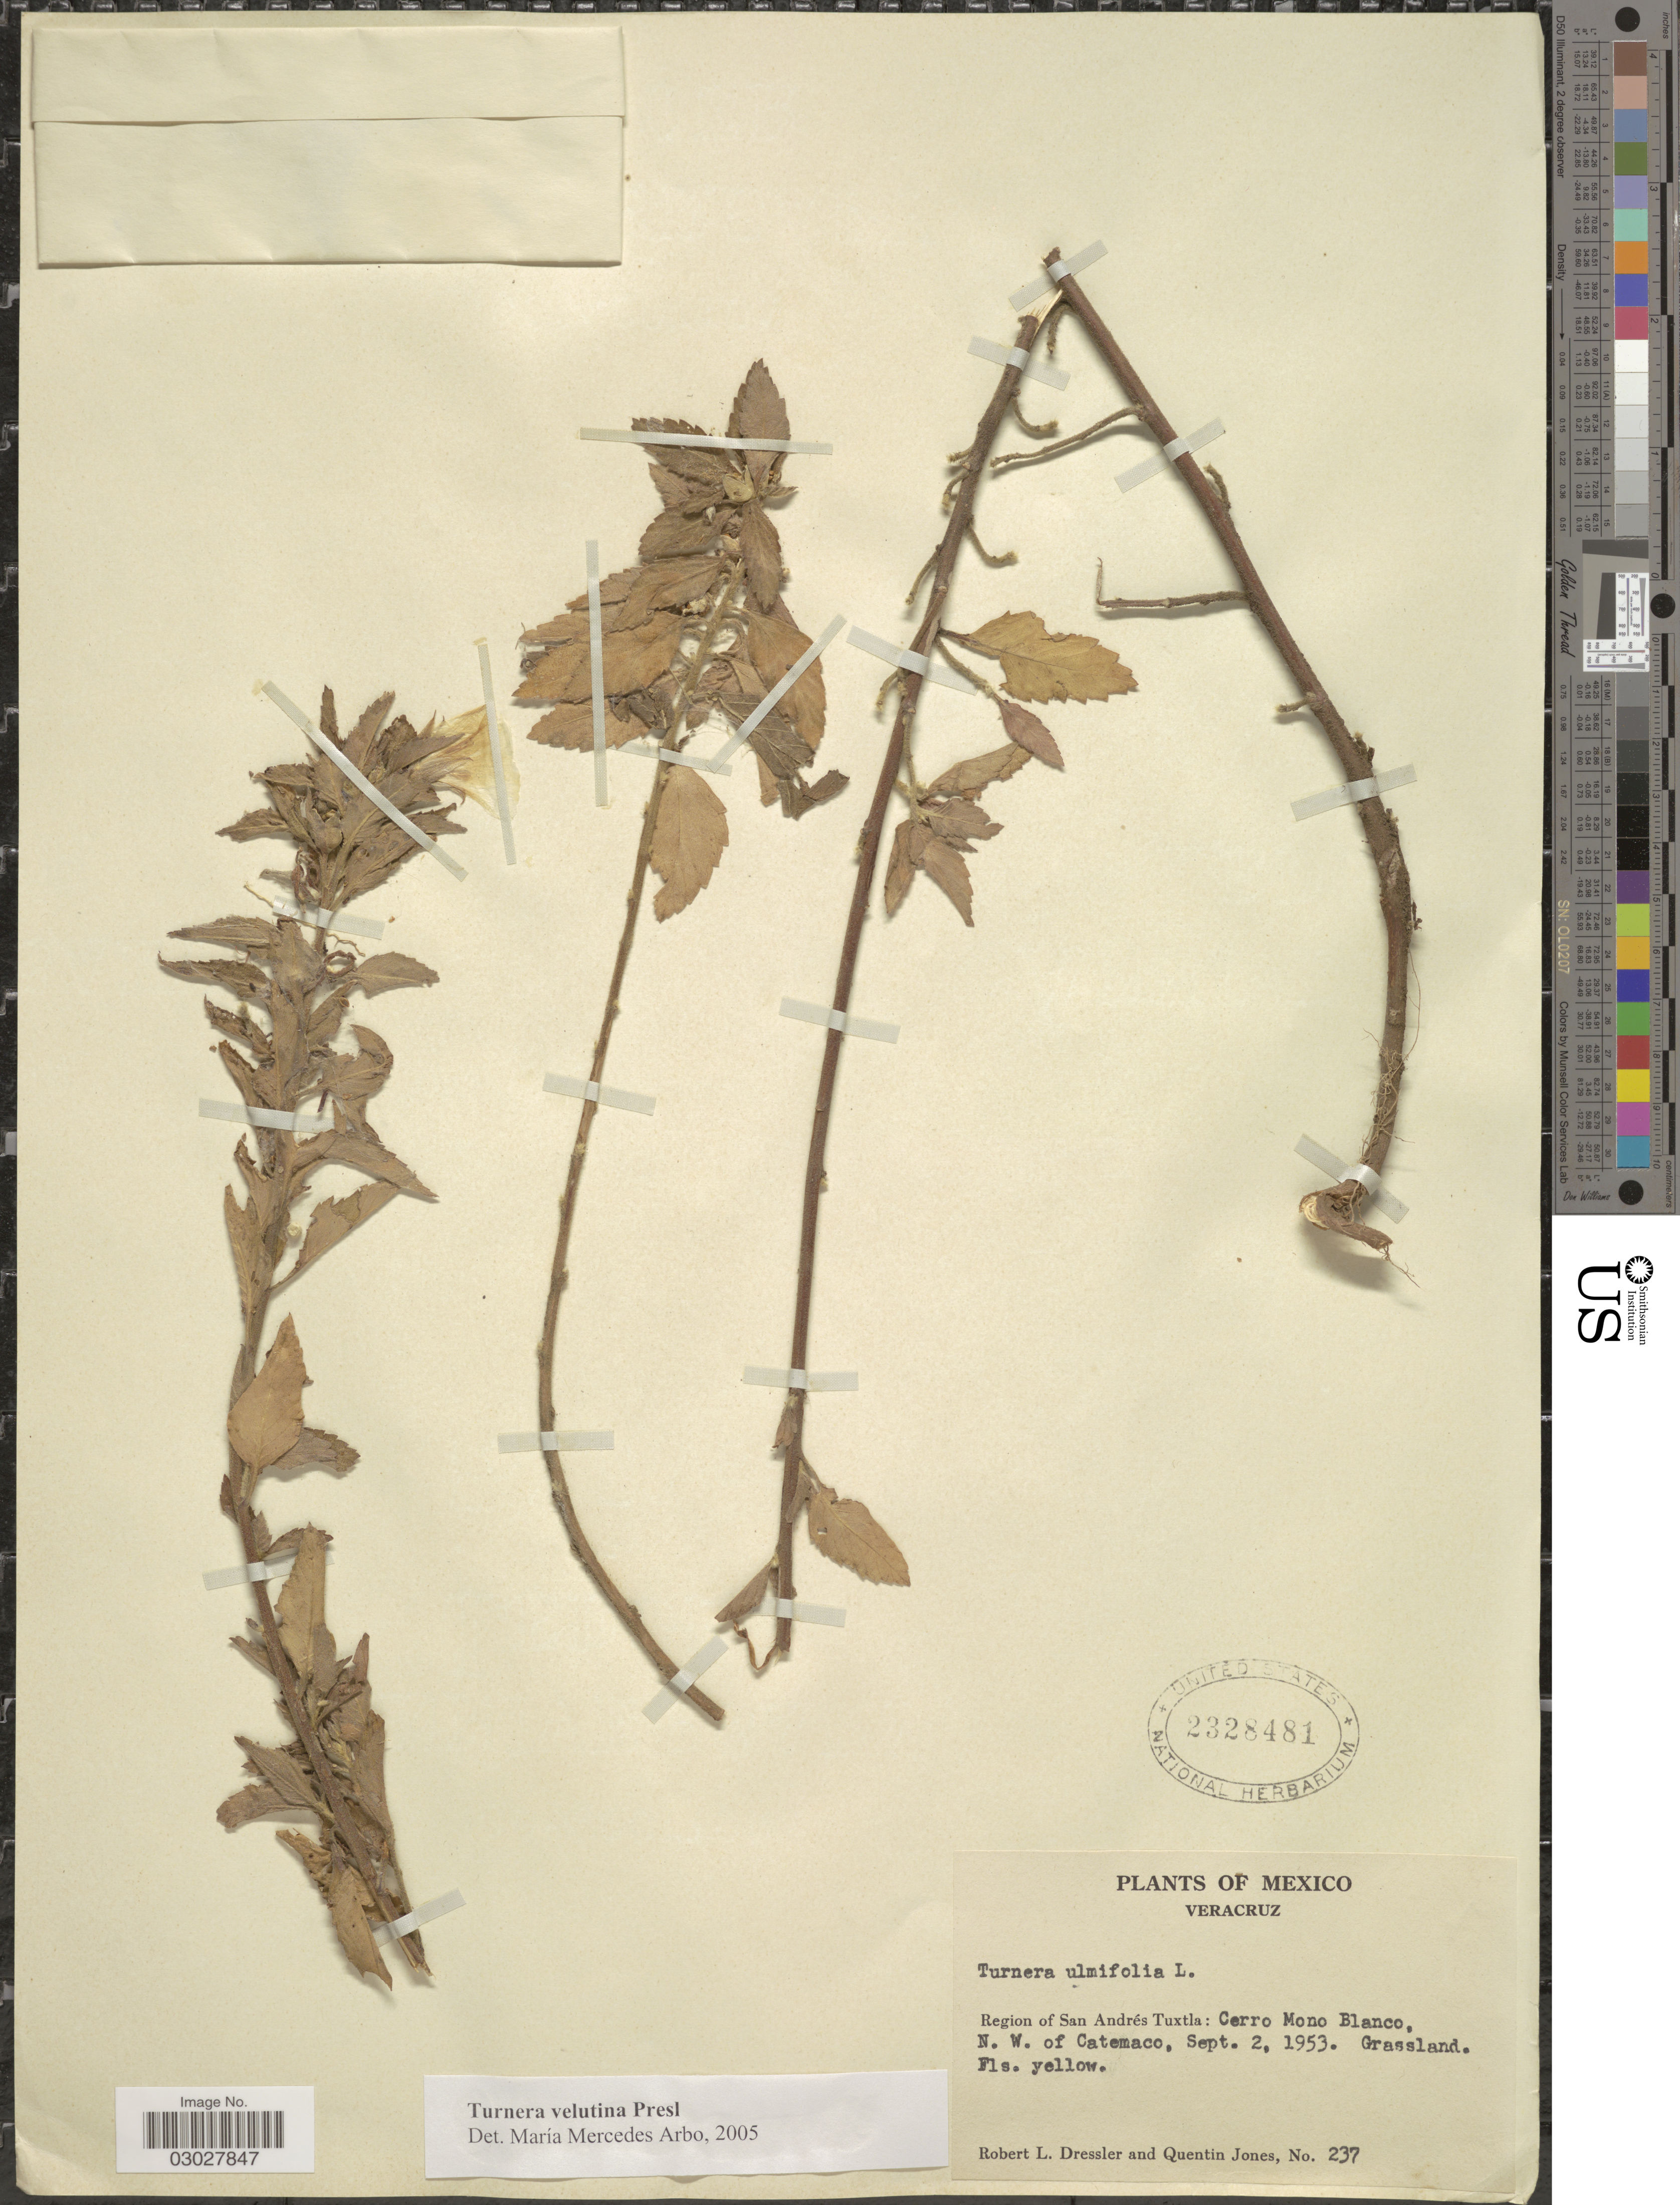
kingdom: Plantae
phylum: Tracheophyta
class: Magnoliopsida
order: Malpighiales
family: Turneraceae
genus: Turnera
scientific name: Turnera velutina Benth., nom. illeg.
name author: Benth.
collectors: R. Dressler & Q. Jones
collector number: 237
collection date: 1953-09-02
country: Mexico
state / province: Veracruz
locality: Veracruz. Region of San Andrés Tuxtla: Cerro Mono Blanco, N.W. of Catemaco.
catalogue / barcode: US 2328481